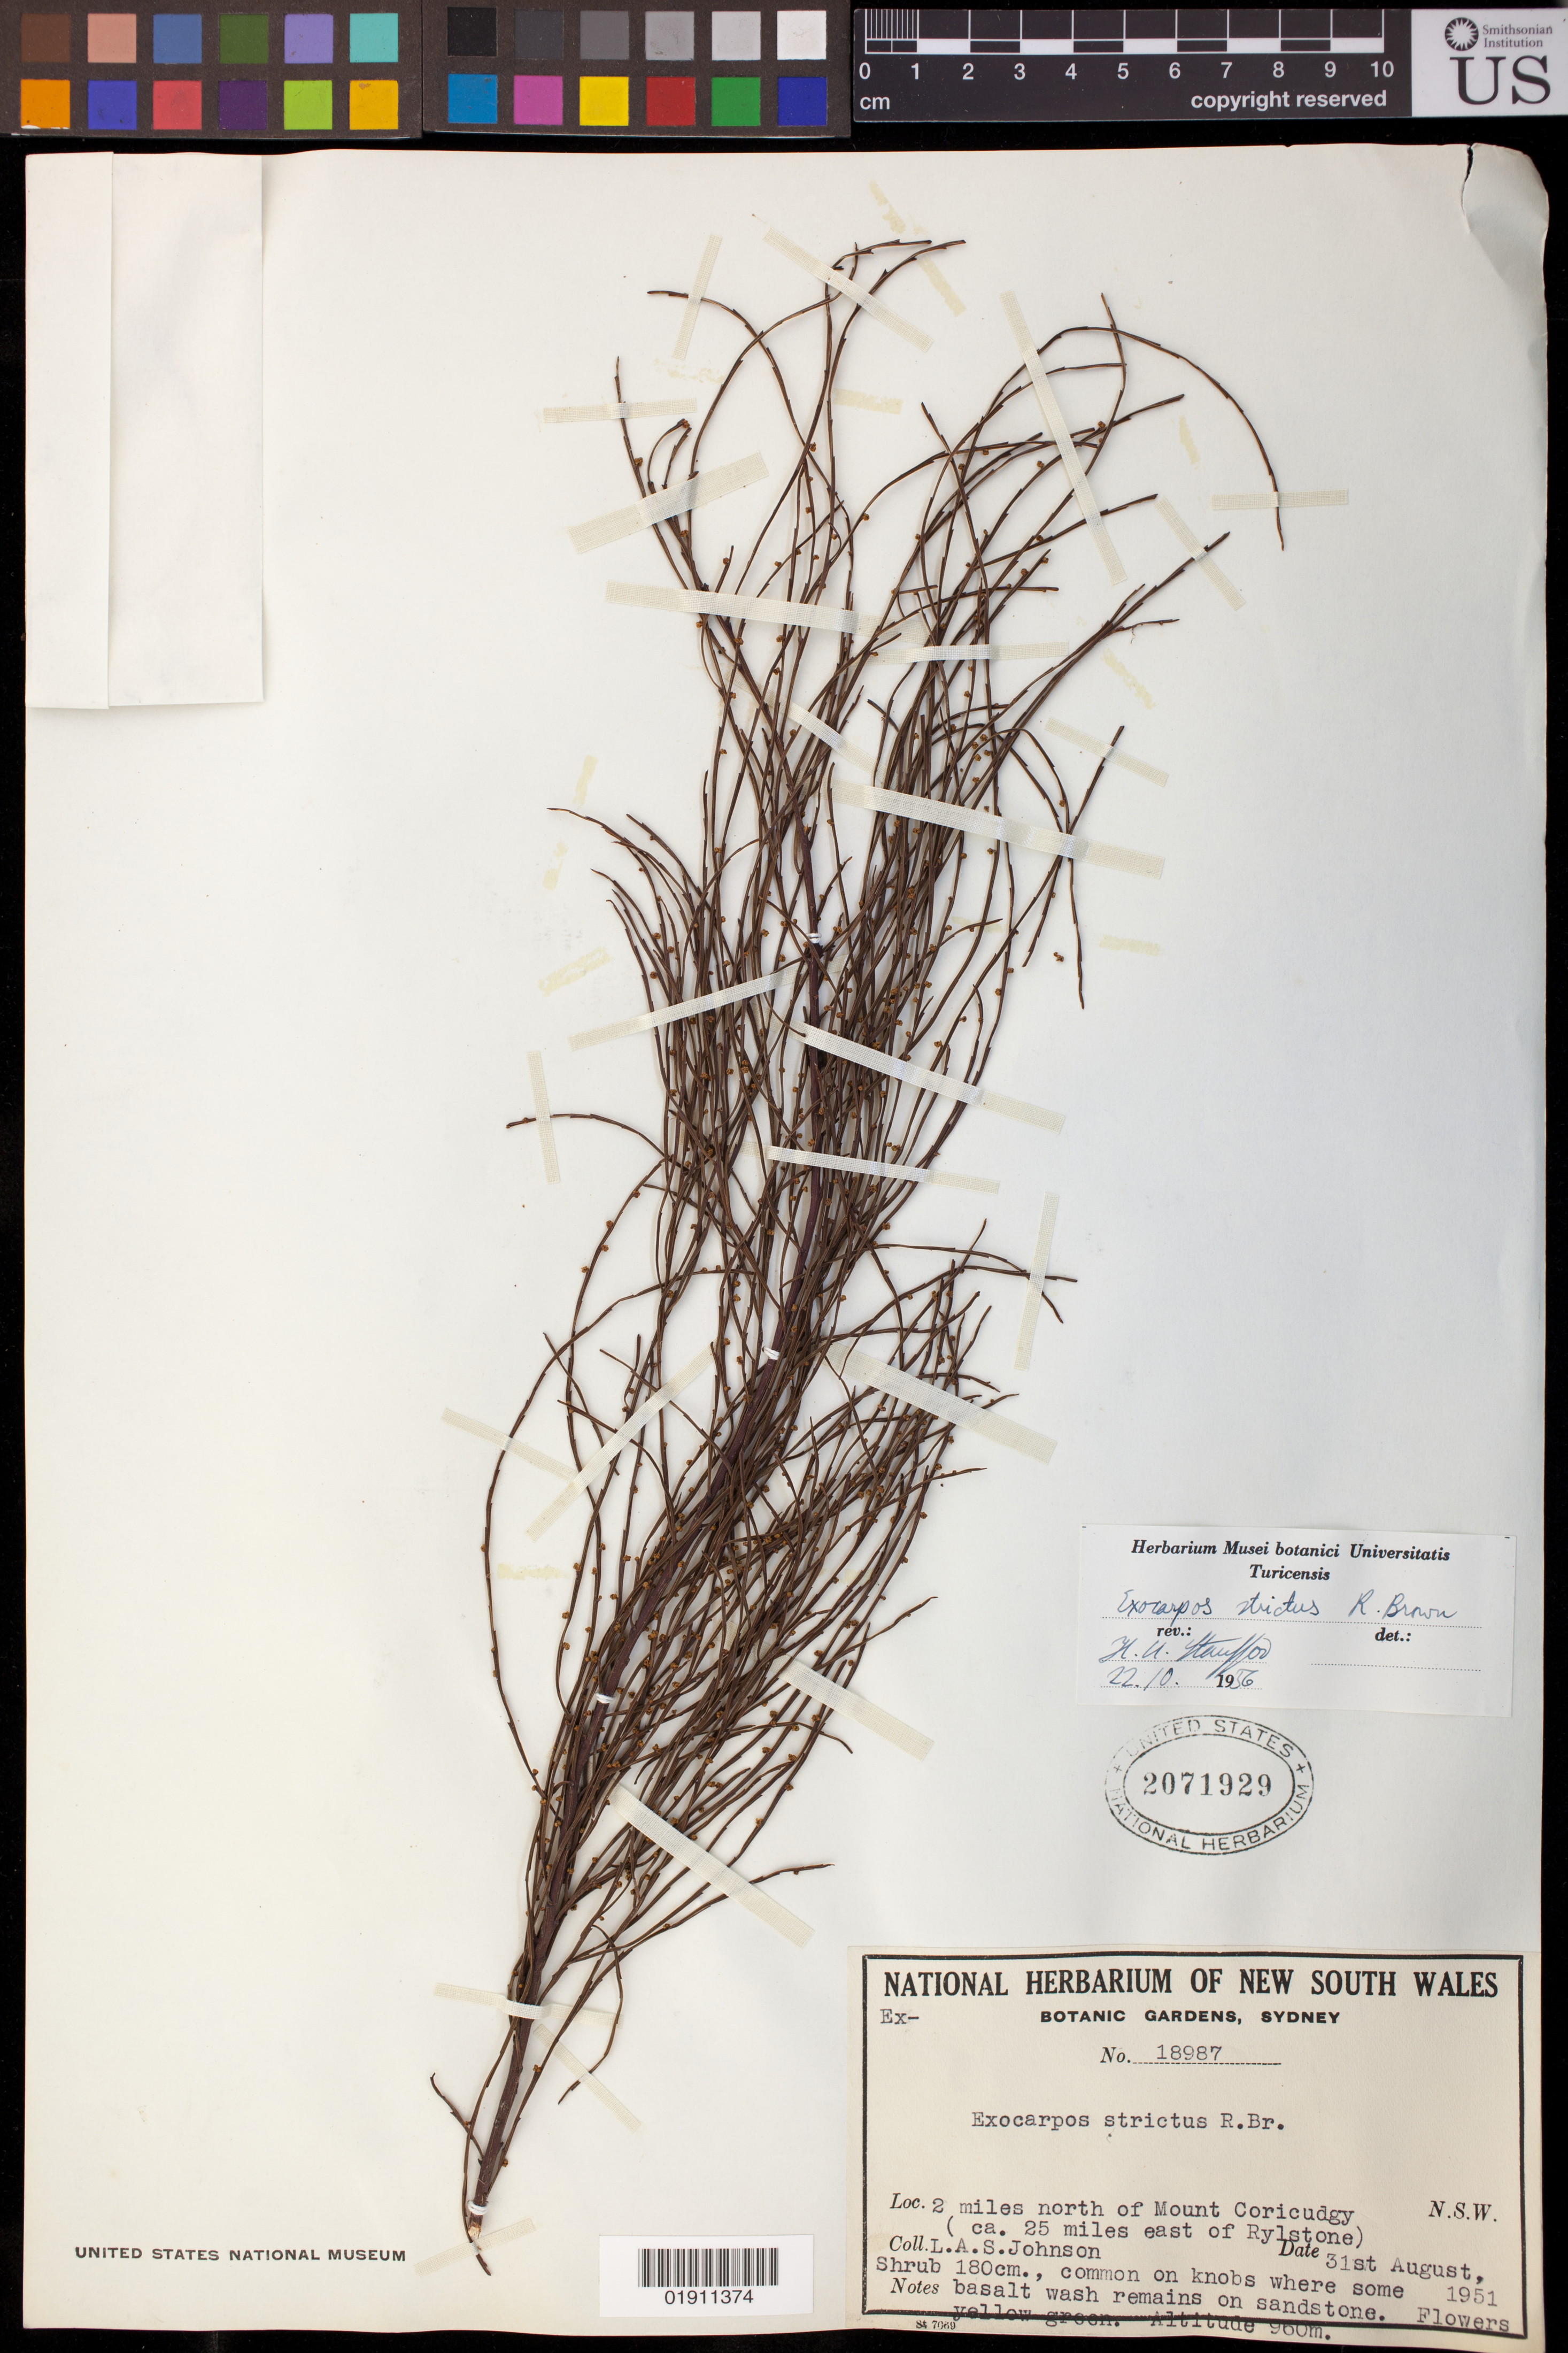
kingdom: Plantae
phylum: Tracheophyta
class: Magnoliopsida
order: Santalales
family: Santalaceae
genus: Exocarpos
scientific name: Exocarpos strictus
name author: R. Br.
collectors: L. A. S. Johnson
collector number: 18987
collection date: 1951-08-31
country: Australia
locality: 2 miles north of Mount Coricudgy (ca. 25 miles east of Rylstone)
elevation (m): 960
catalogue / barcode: US 2071929